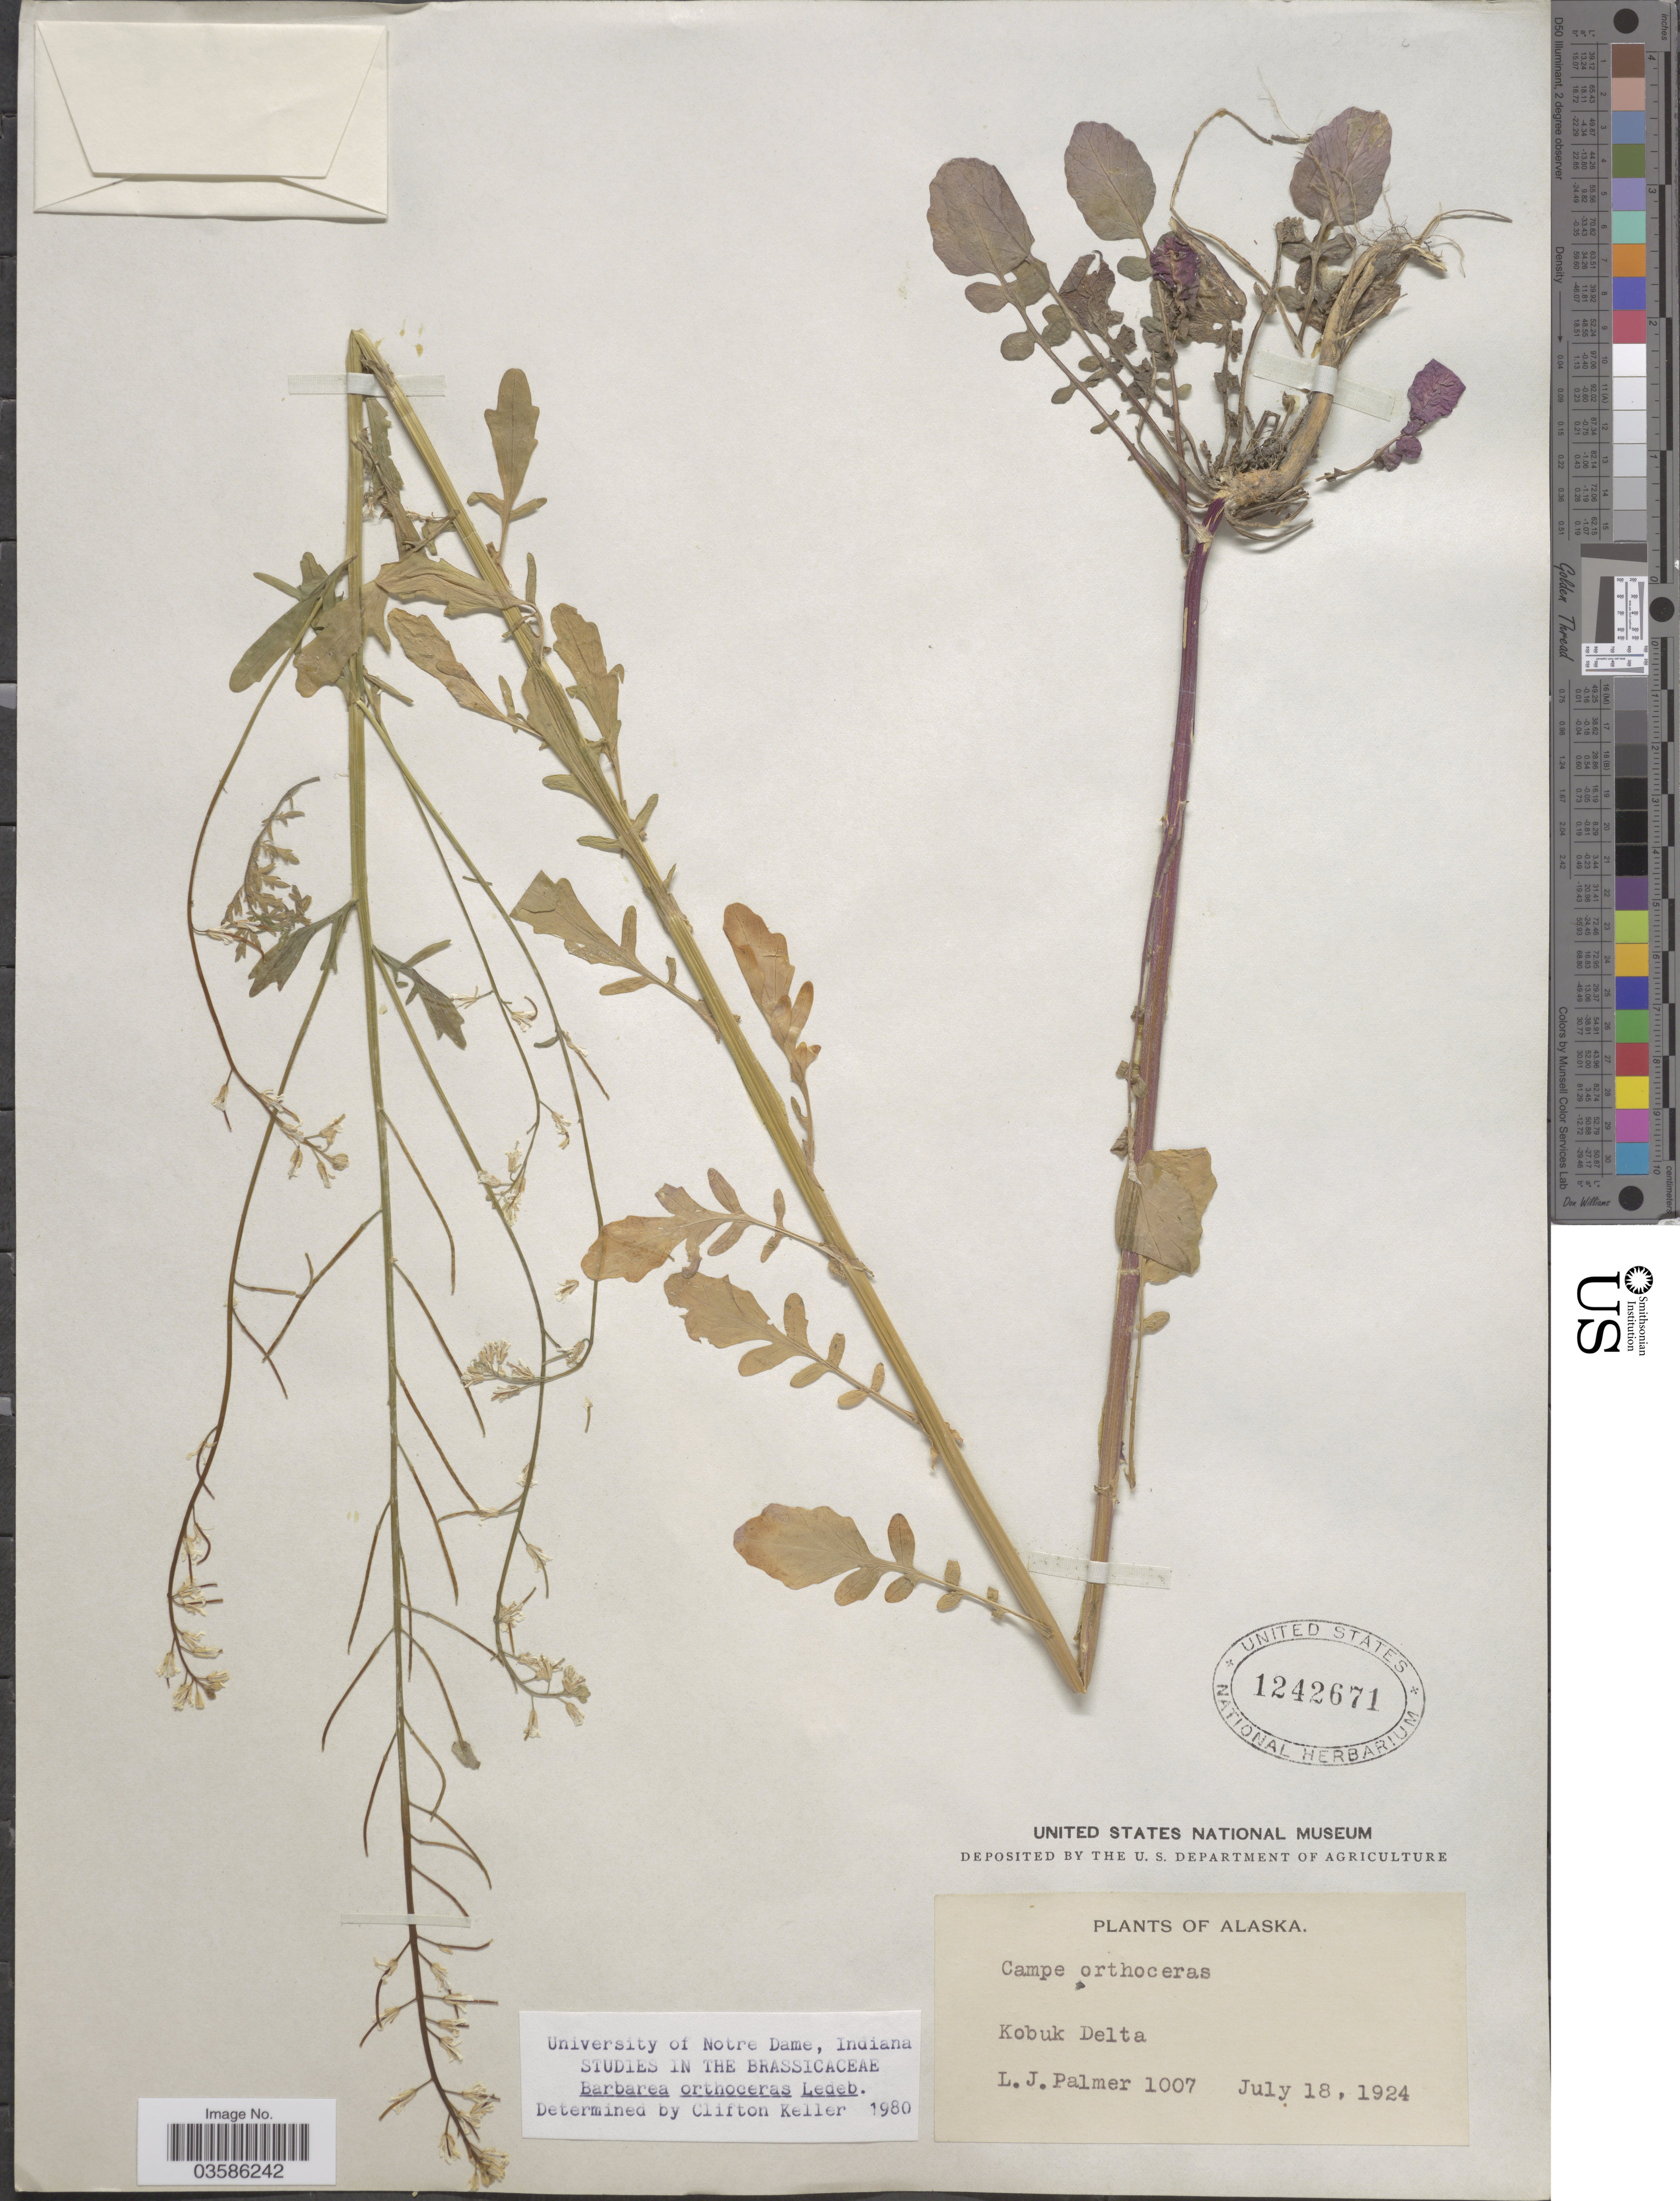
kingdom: Plantae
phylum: Tracheophyta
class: Magnoliopsida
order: Brassicales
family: Brassicaceae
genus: Barbarea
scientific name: Barbarea orthoceras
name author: Ledeb.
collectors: L. J. Palmer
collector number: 1007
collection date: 1924-07-18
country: United States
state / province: Alaska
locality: Kobuk Delta.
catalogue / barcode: US 1242671